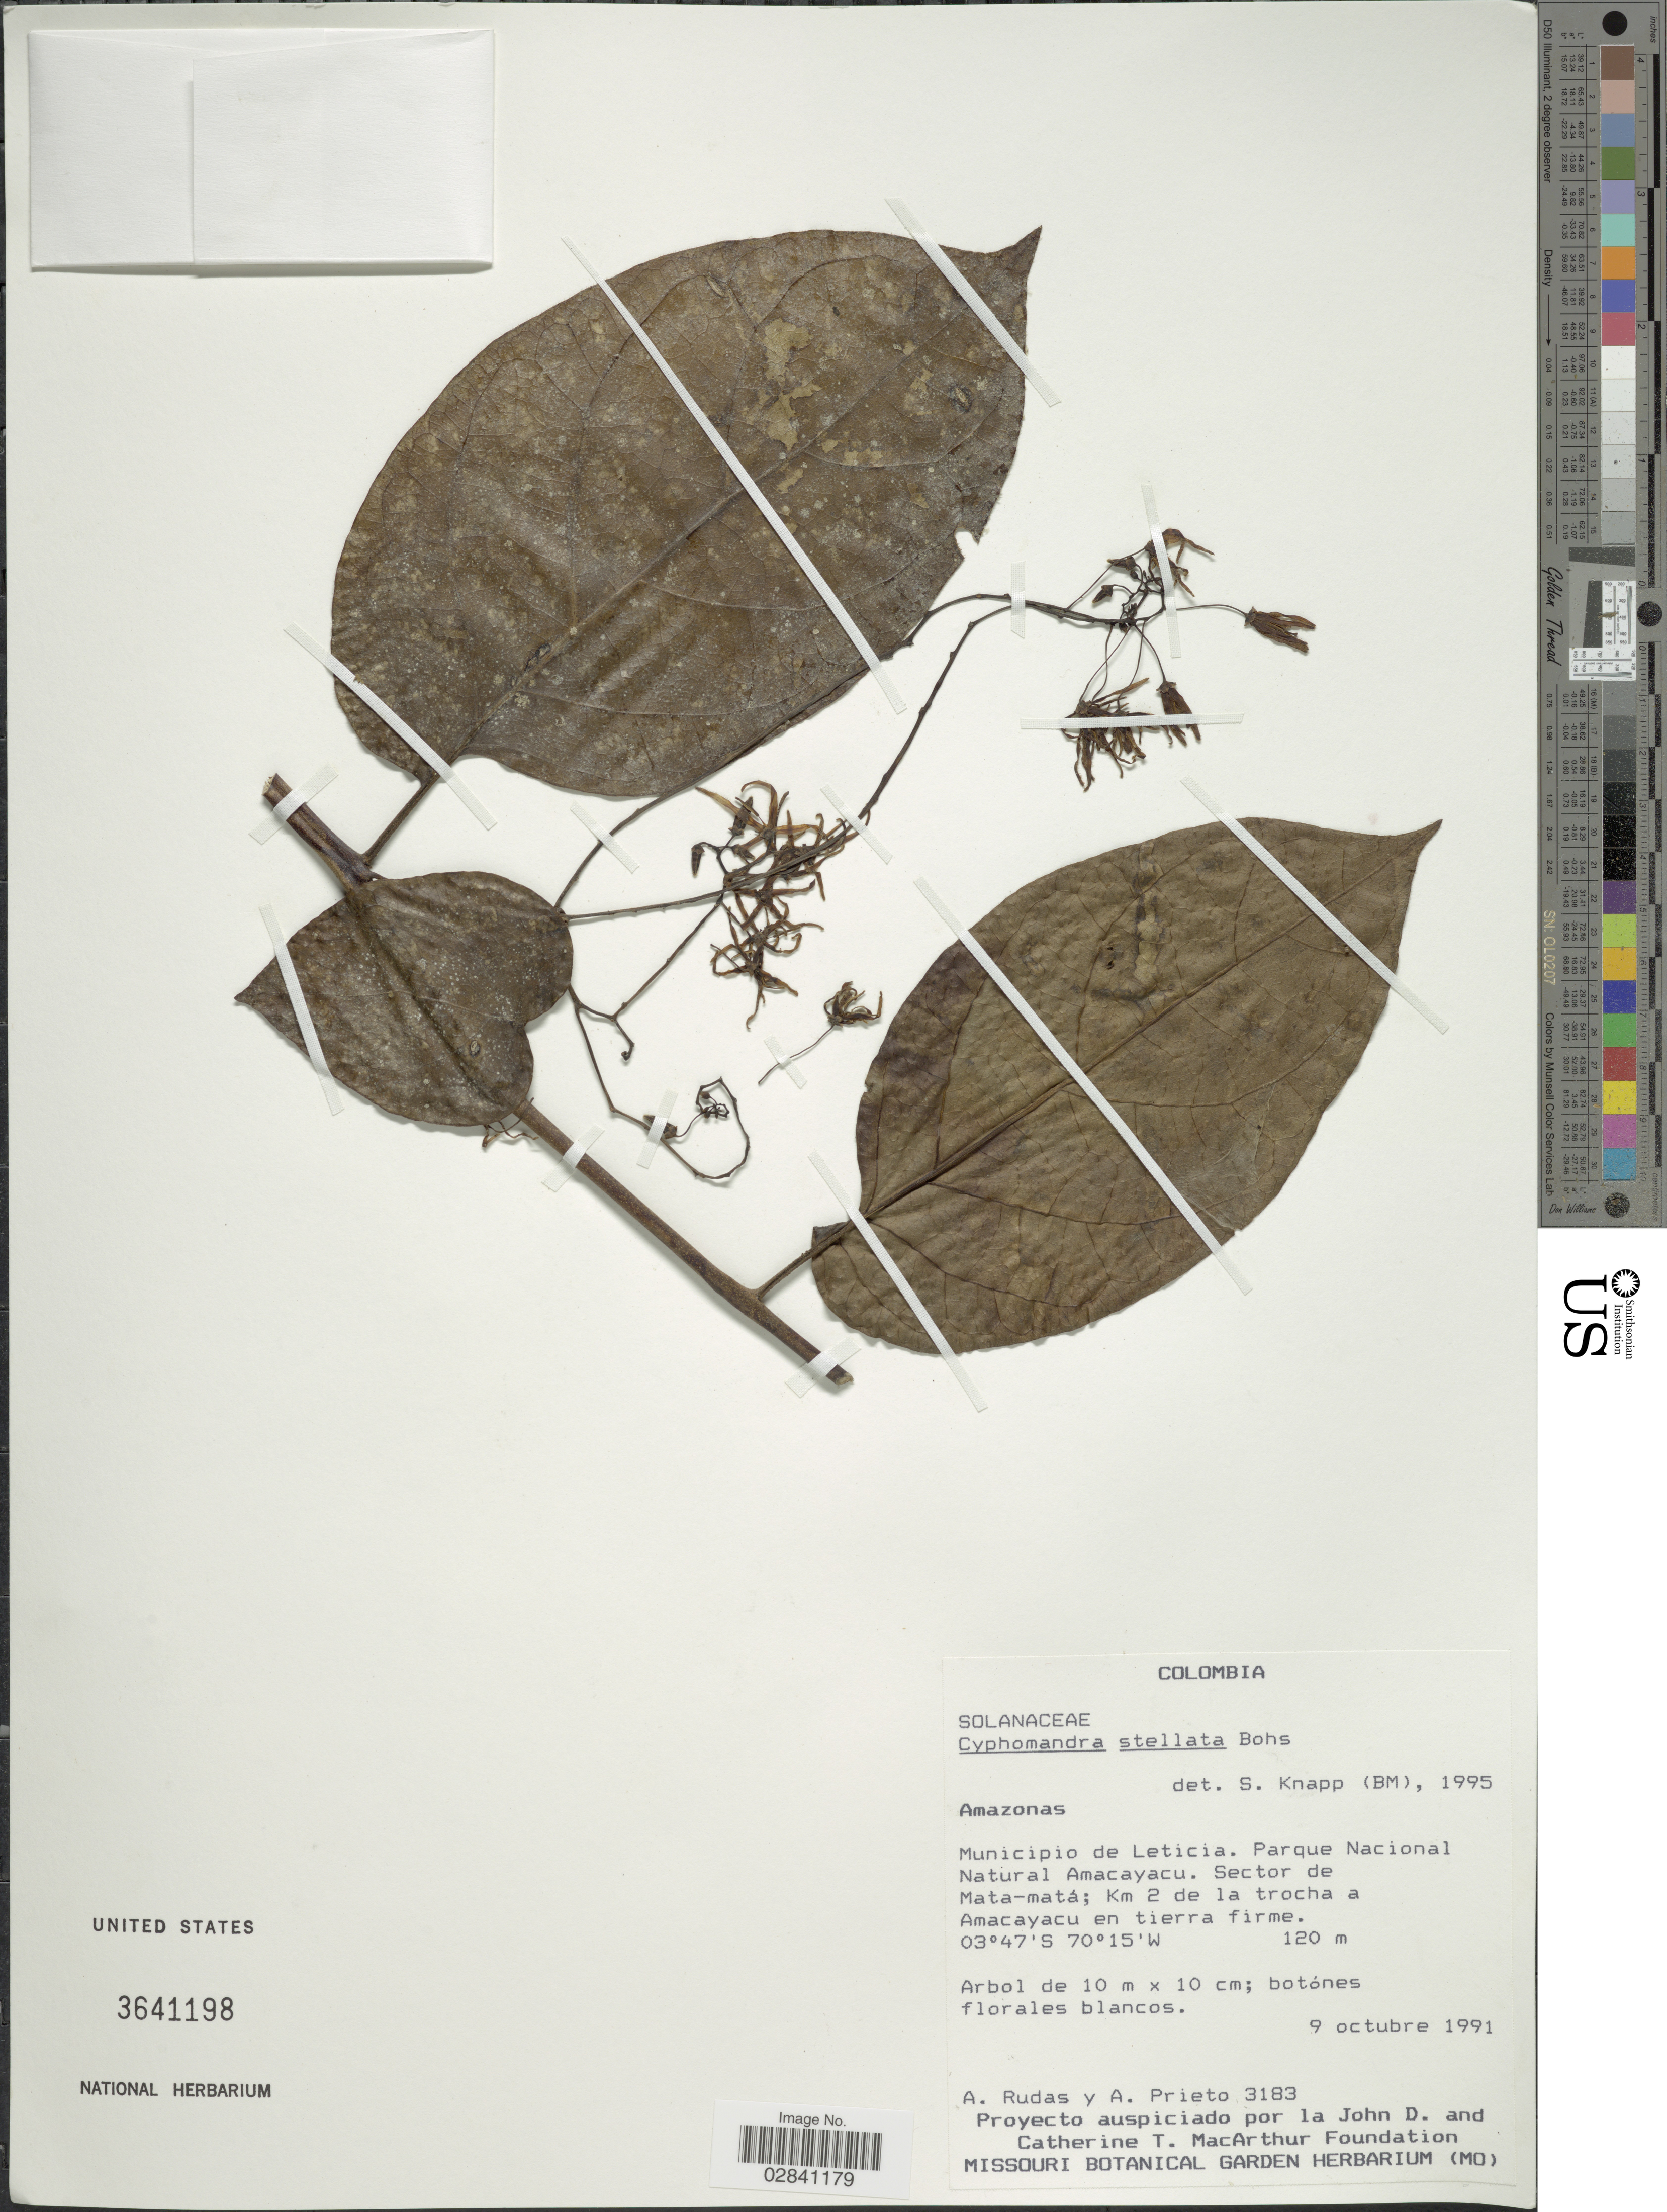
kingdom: Plantae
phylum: Tracheophyta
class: Magnoliopsida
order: Solanales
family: Solanaceae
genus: Cyphomandra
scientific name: Cyphomandra stellata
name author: Bohs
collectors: A. Rudas & A. Prieto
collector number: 3183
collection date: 1991-10-09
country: Colombia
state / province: Amazônas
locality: Municipio de Leticia. Parque Nacional Natural Amacayacu. Sector de Mata-matá; Km 2 de la trocha a Amacayacu en tierra firme.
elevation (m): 120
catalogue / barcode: US 3641198